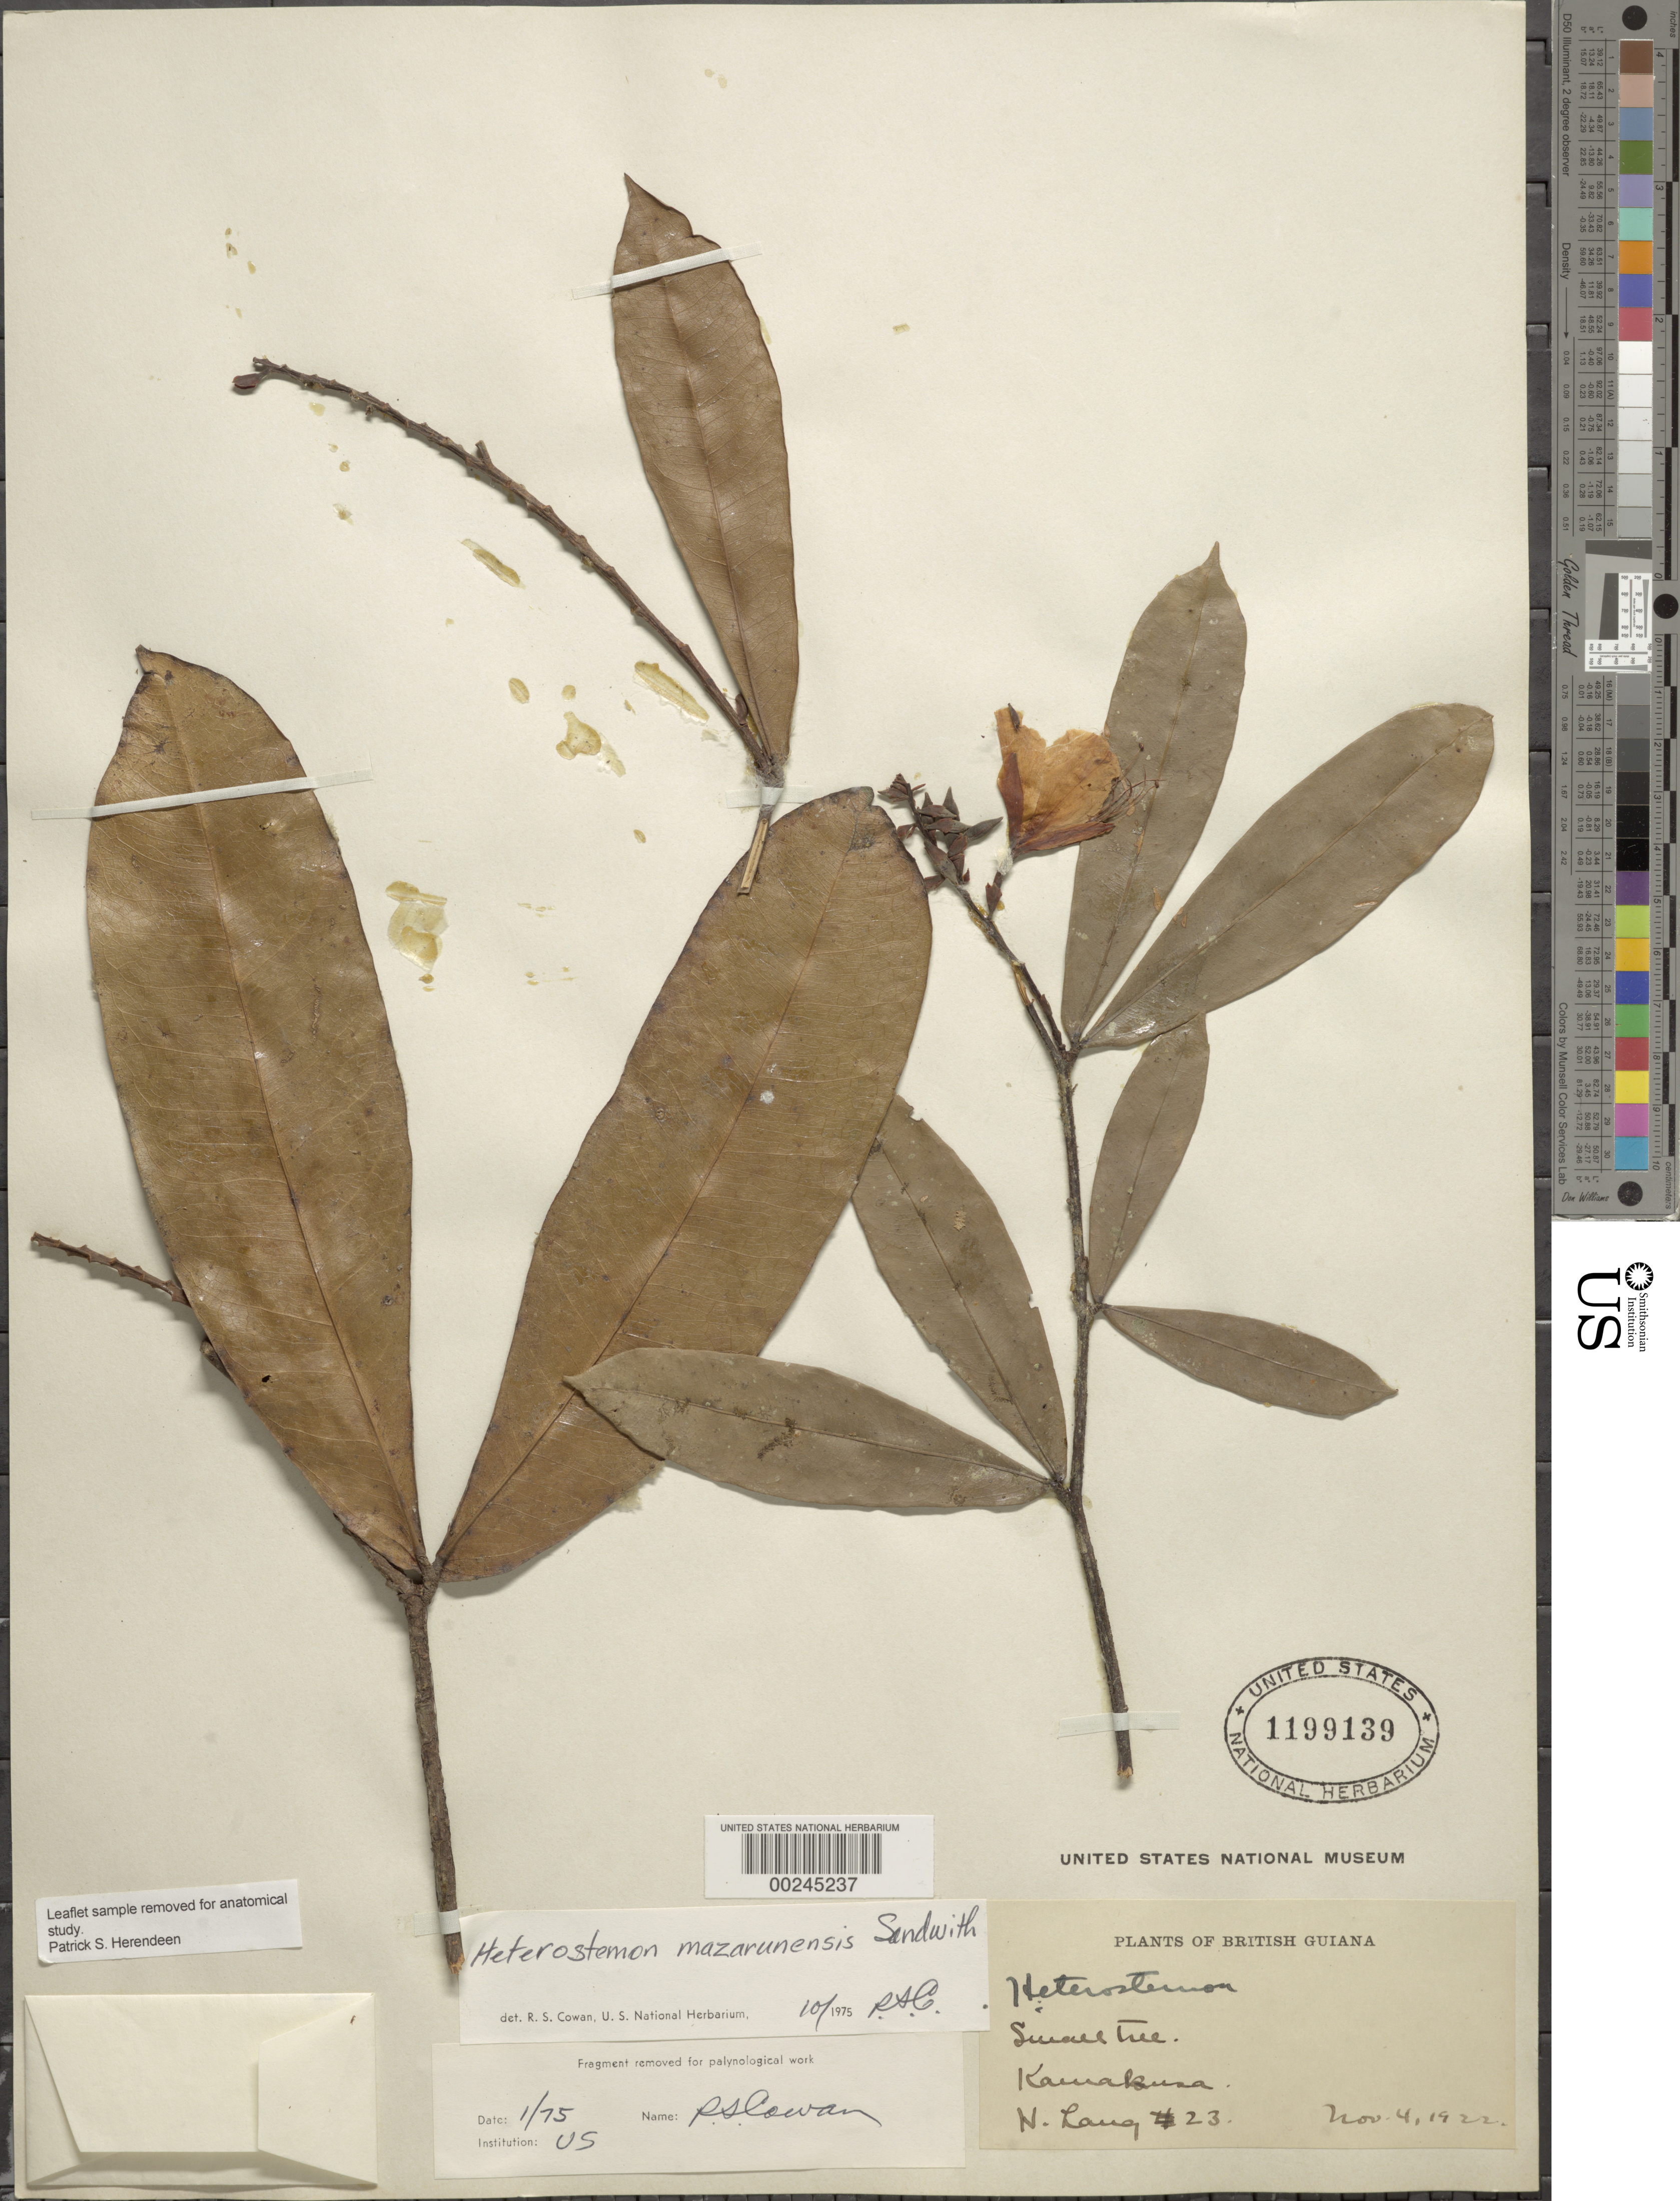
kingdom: Plantae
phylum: Tracheophyta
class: Magnoliopsida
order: Fabales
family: Fabaceae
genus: Heterostemon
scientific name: Heterostemon sp.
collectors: N. Lang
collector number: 23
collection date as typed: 04 Nov 1922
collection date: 1922-11-04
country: Guyana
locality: Kamakuna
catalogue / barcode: US 1199139